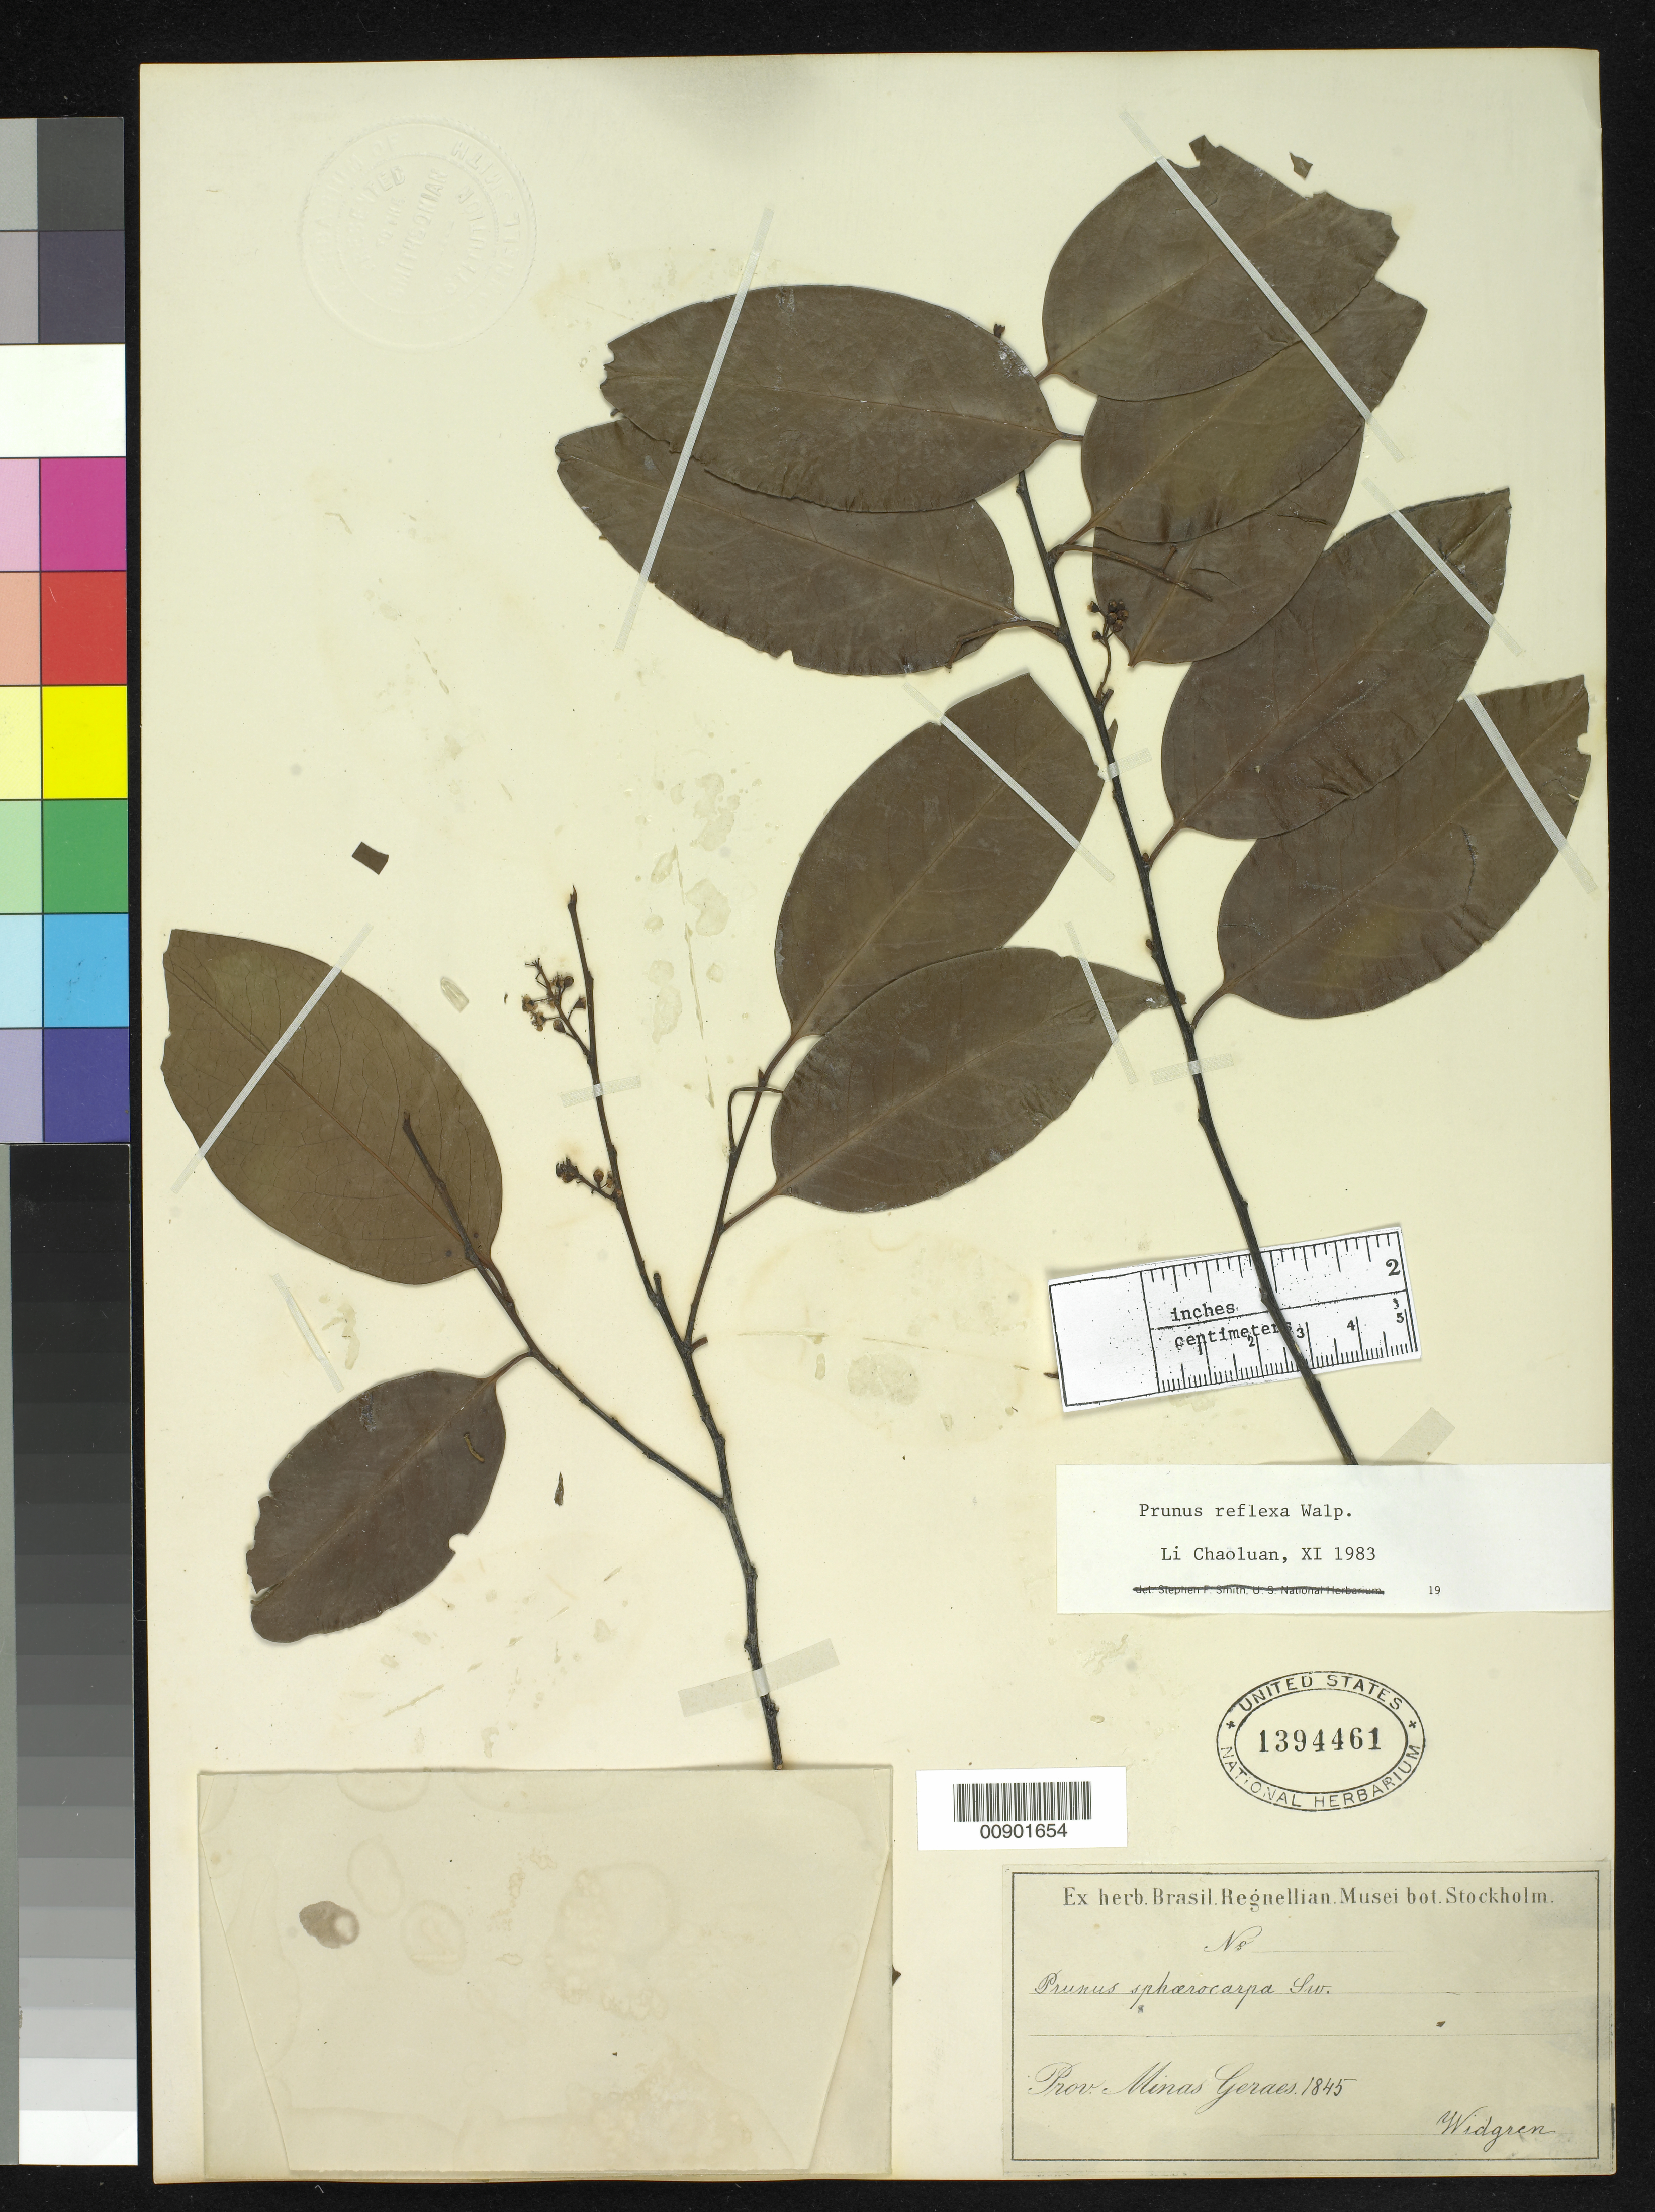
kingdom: Plantae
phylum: Tracheophyta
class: Magnoliopsida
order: Rosales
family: Rosaceae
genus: Prunus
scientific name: Prunus sellowii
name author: Koehne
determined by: Li, Chaoluan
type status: Syntype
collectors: J. Widgren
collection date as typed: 1845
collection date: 1845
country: Brazil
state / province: Minas Gerais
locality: Prov. Minas Geraes.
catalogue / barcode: US 1394461